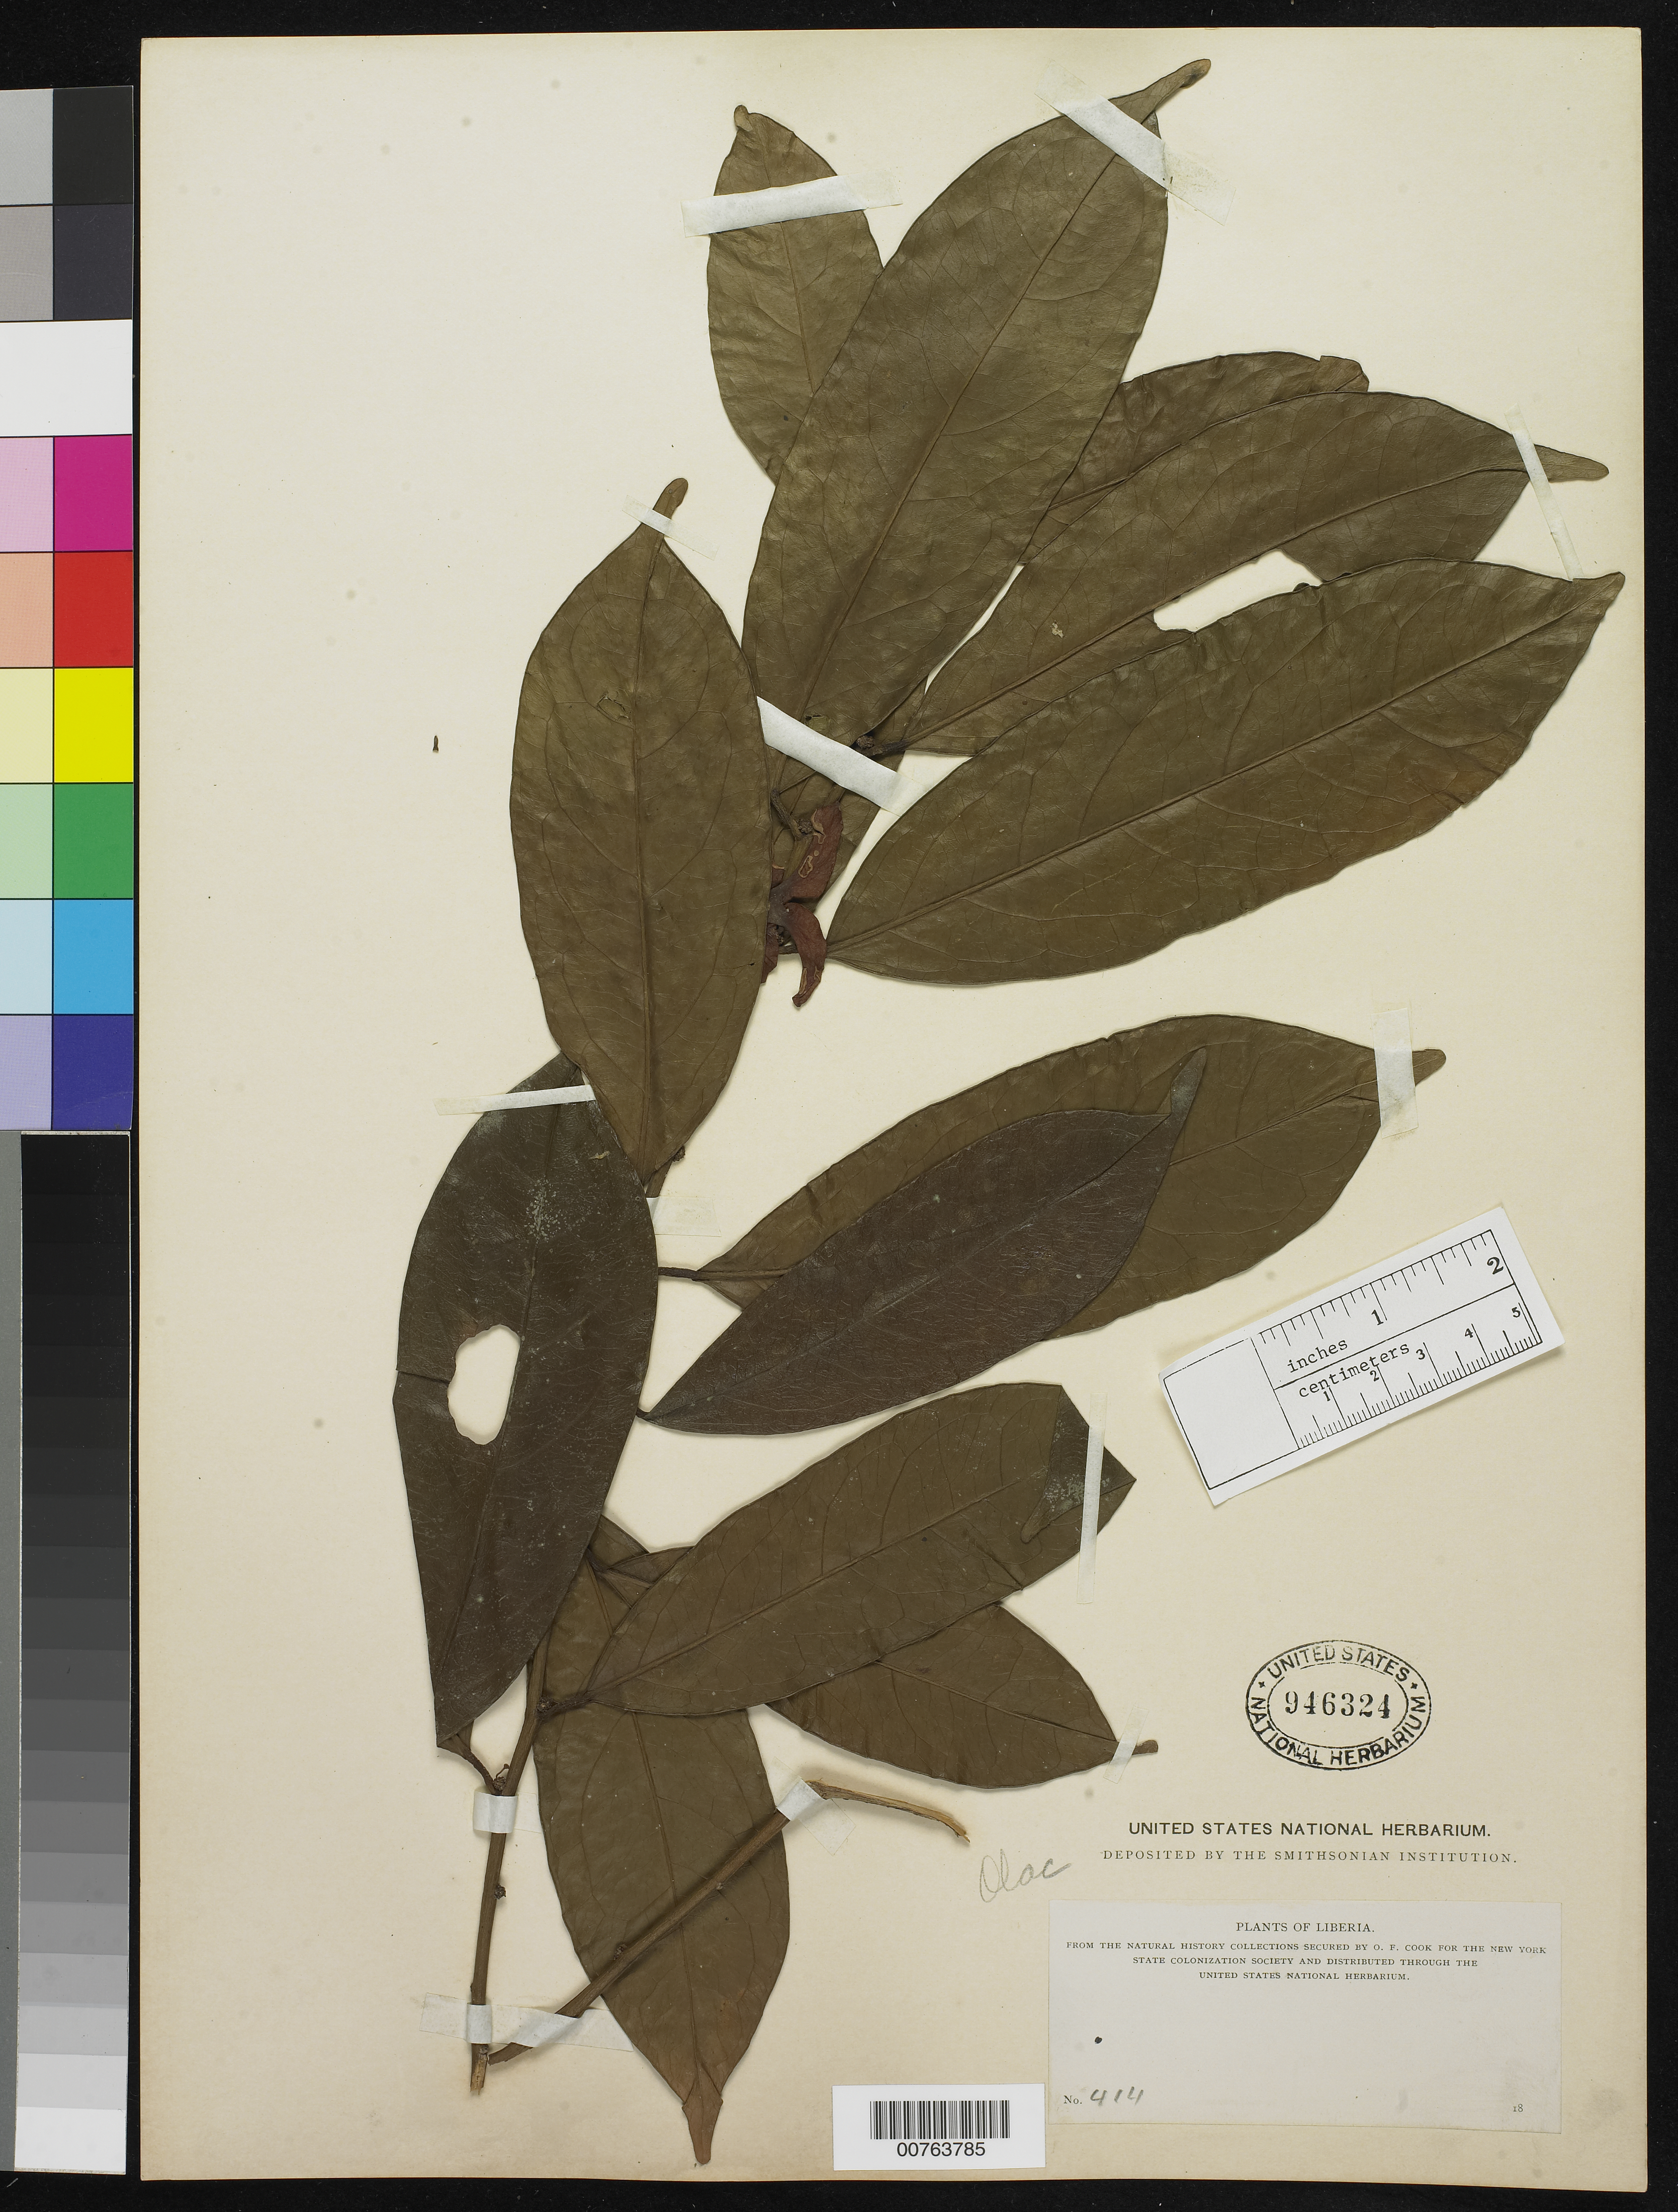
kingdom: Plantae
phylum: Tracheophyta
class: Magnoliopsida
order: Santalales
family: Olacaceae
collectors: O. F. Cook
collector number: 414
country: Liberia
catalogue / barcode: US 946324